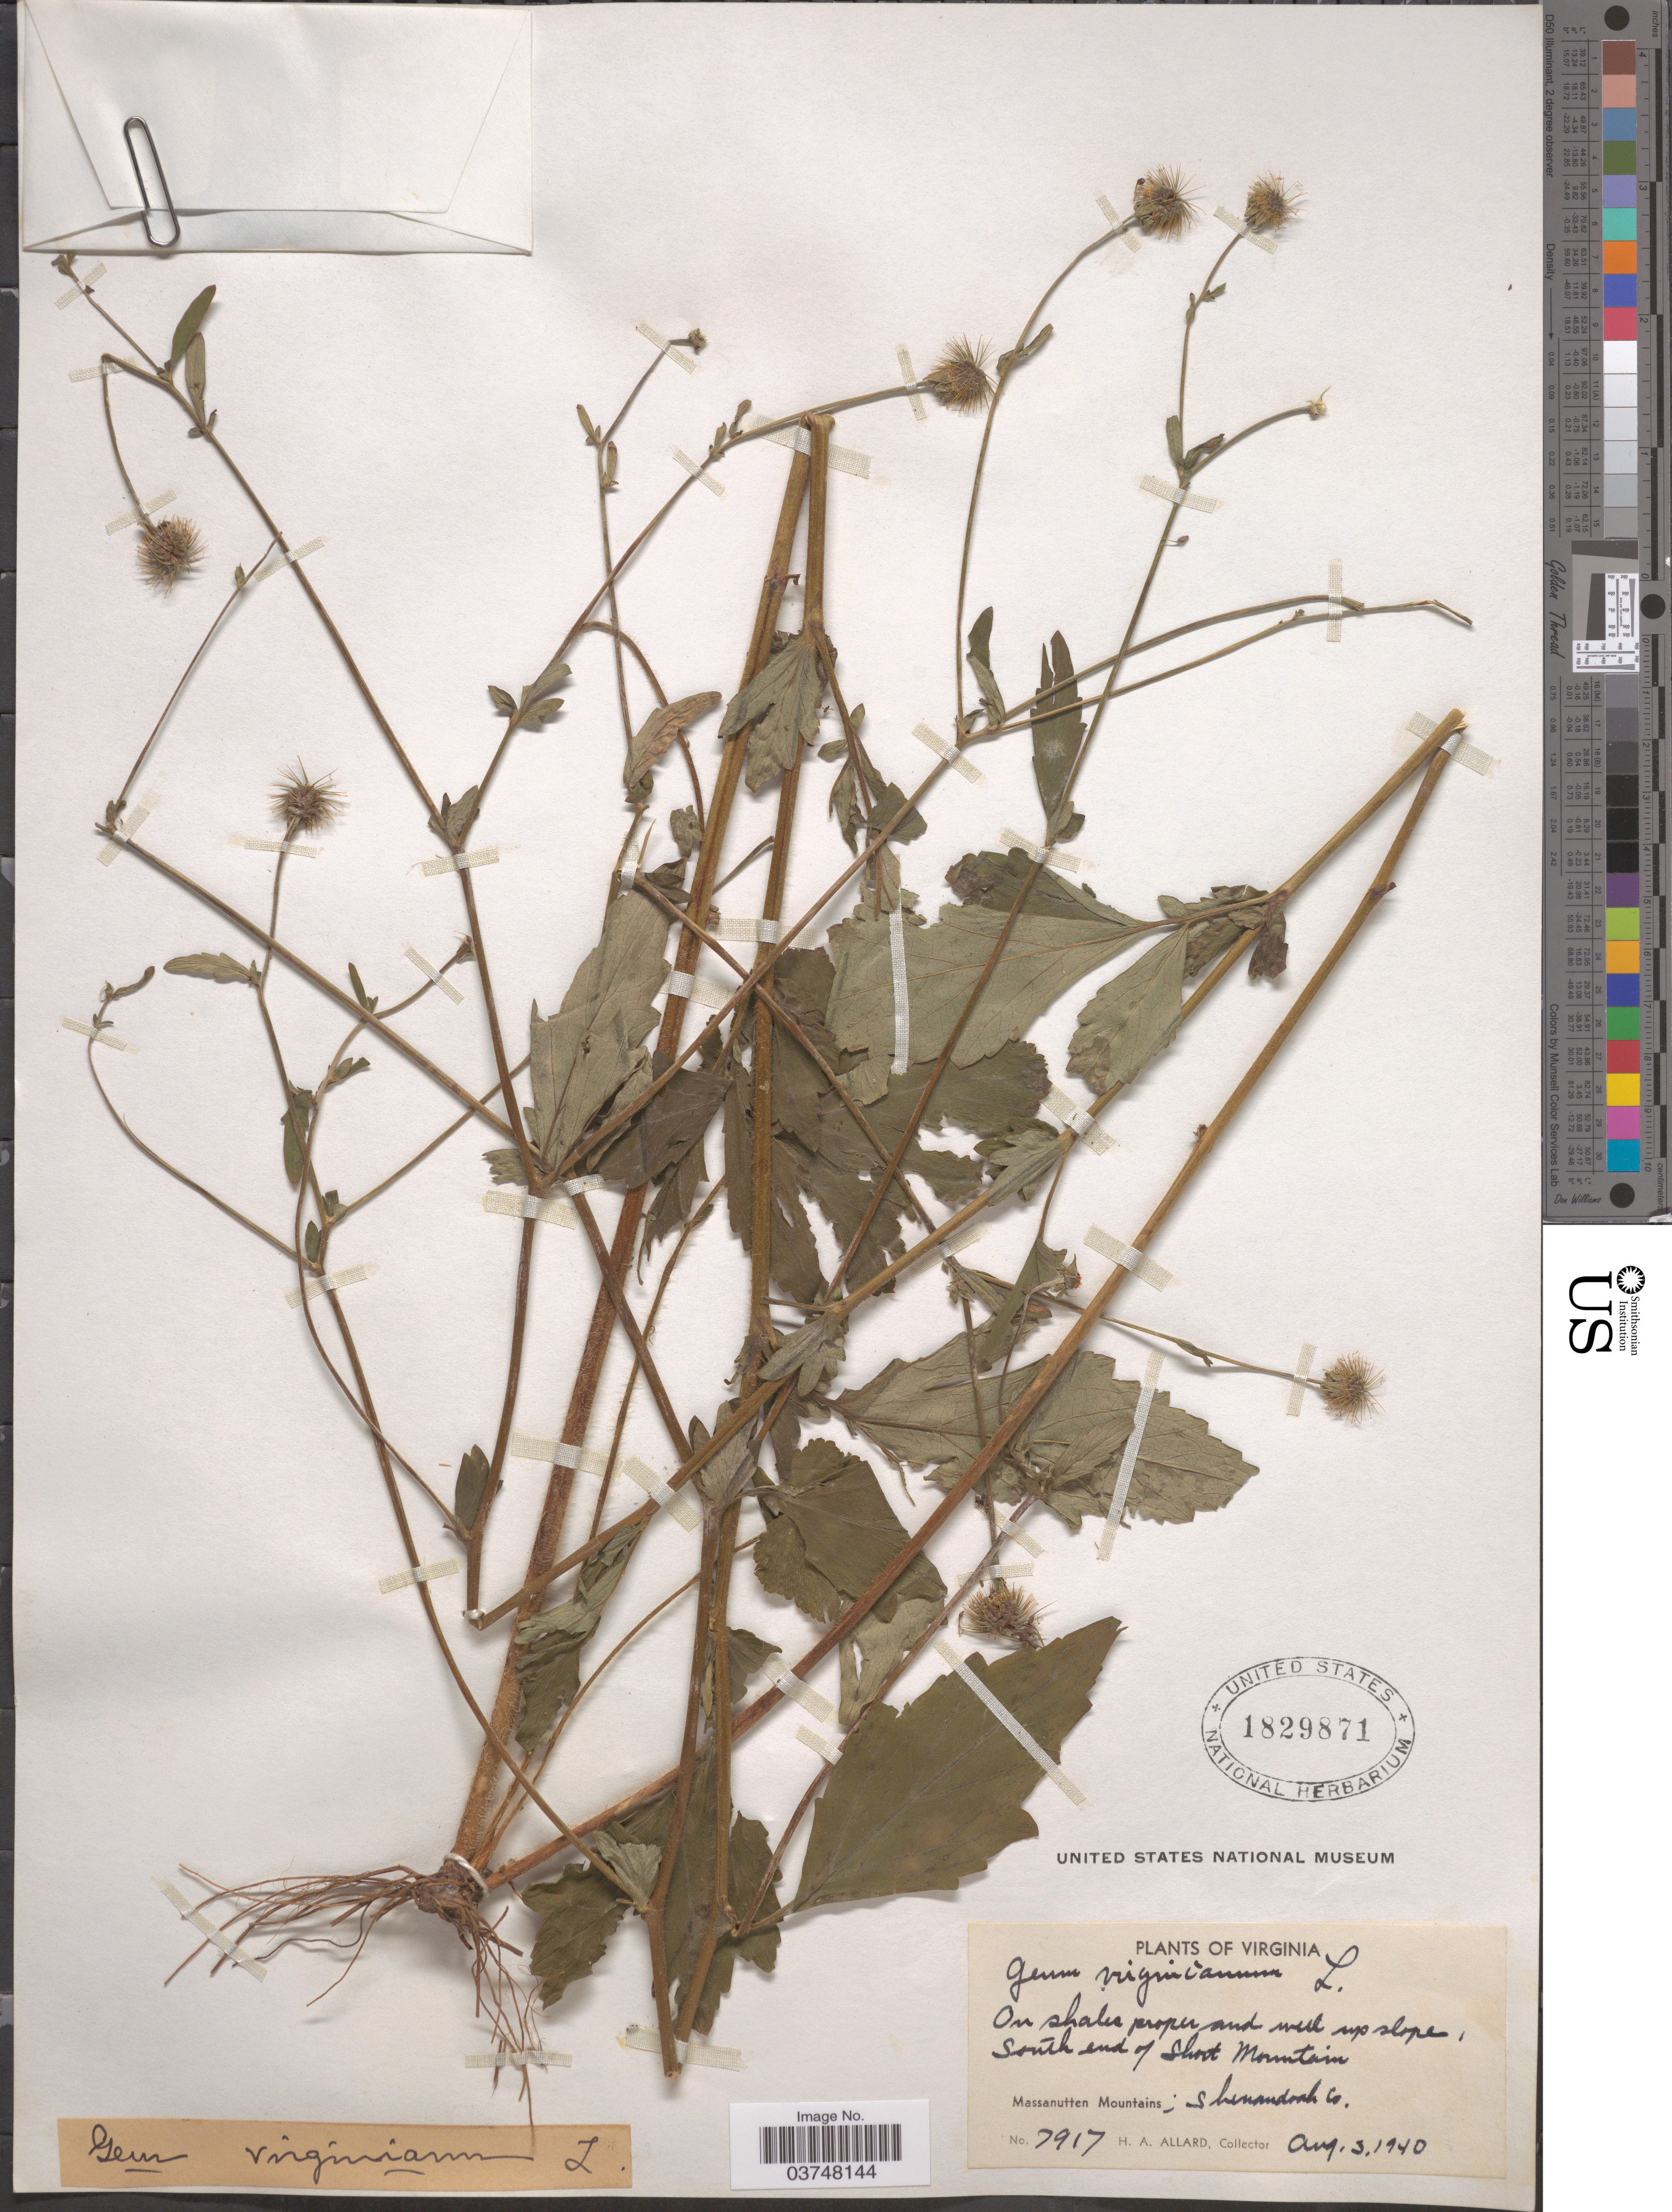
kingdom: Plantae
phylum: Tracheophyta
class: Magnoliopsida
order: Rosales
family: Rosaceae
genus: Geum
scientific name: Geum virginianum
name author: L.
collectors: H. A. Allard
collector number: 7917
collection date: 1940-08-03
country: United States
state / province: Virginia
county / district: Shenandoah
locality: On shales proper and well up slope, South end of Short Mountain. Massanutten Mountains; Shenandoah Co.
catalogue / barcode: US 1829871